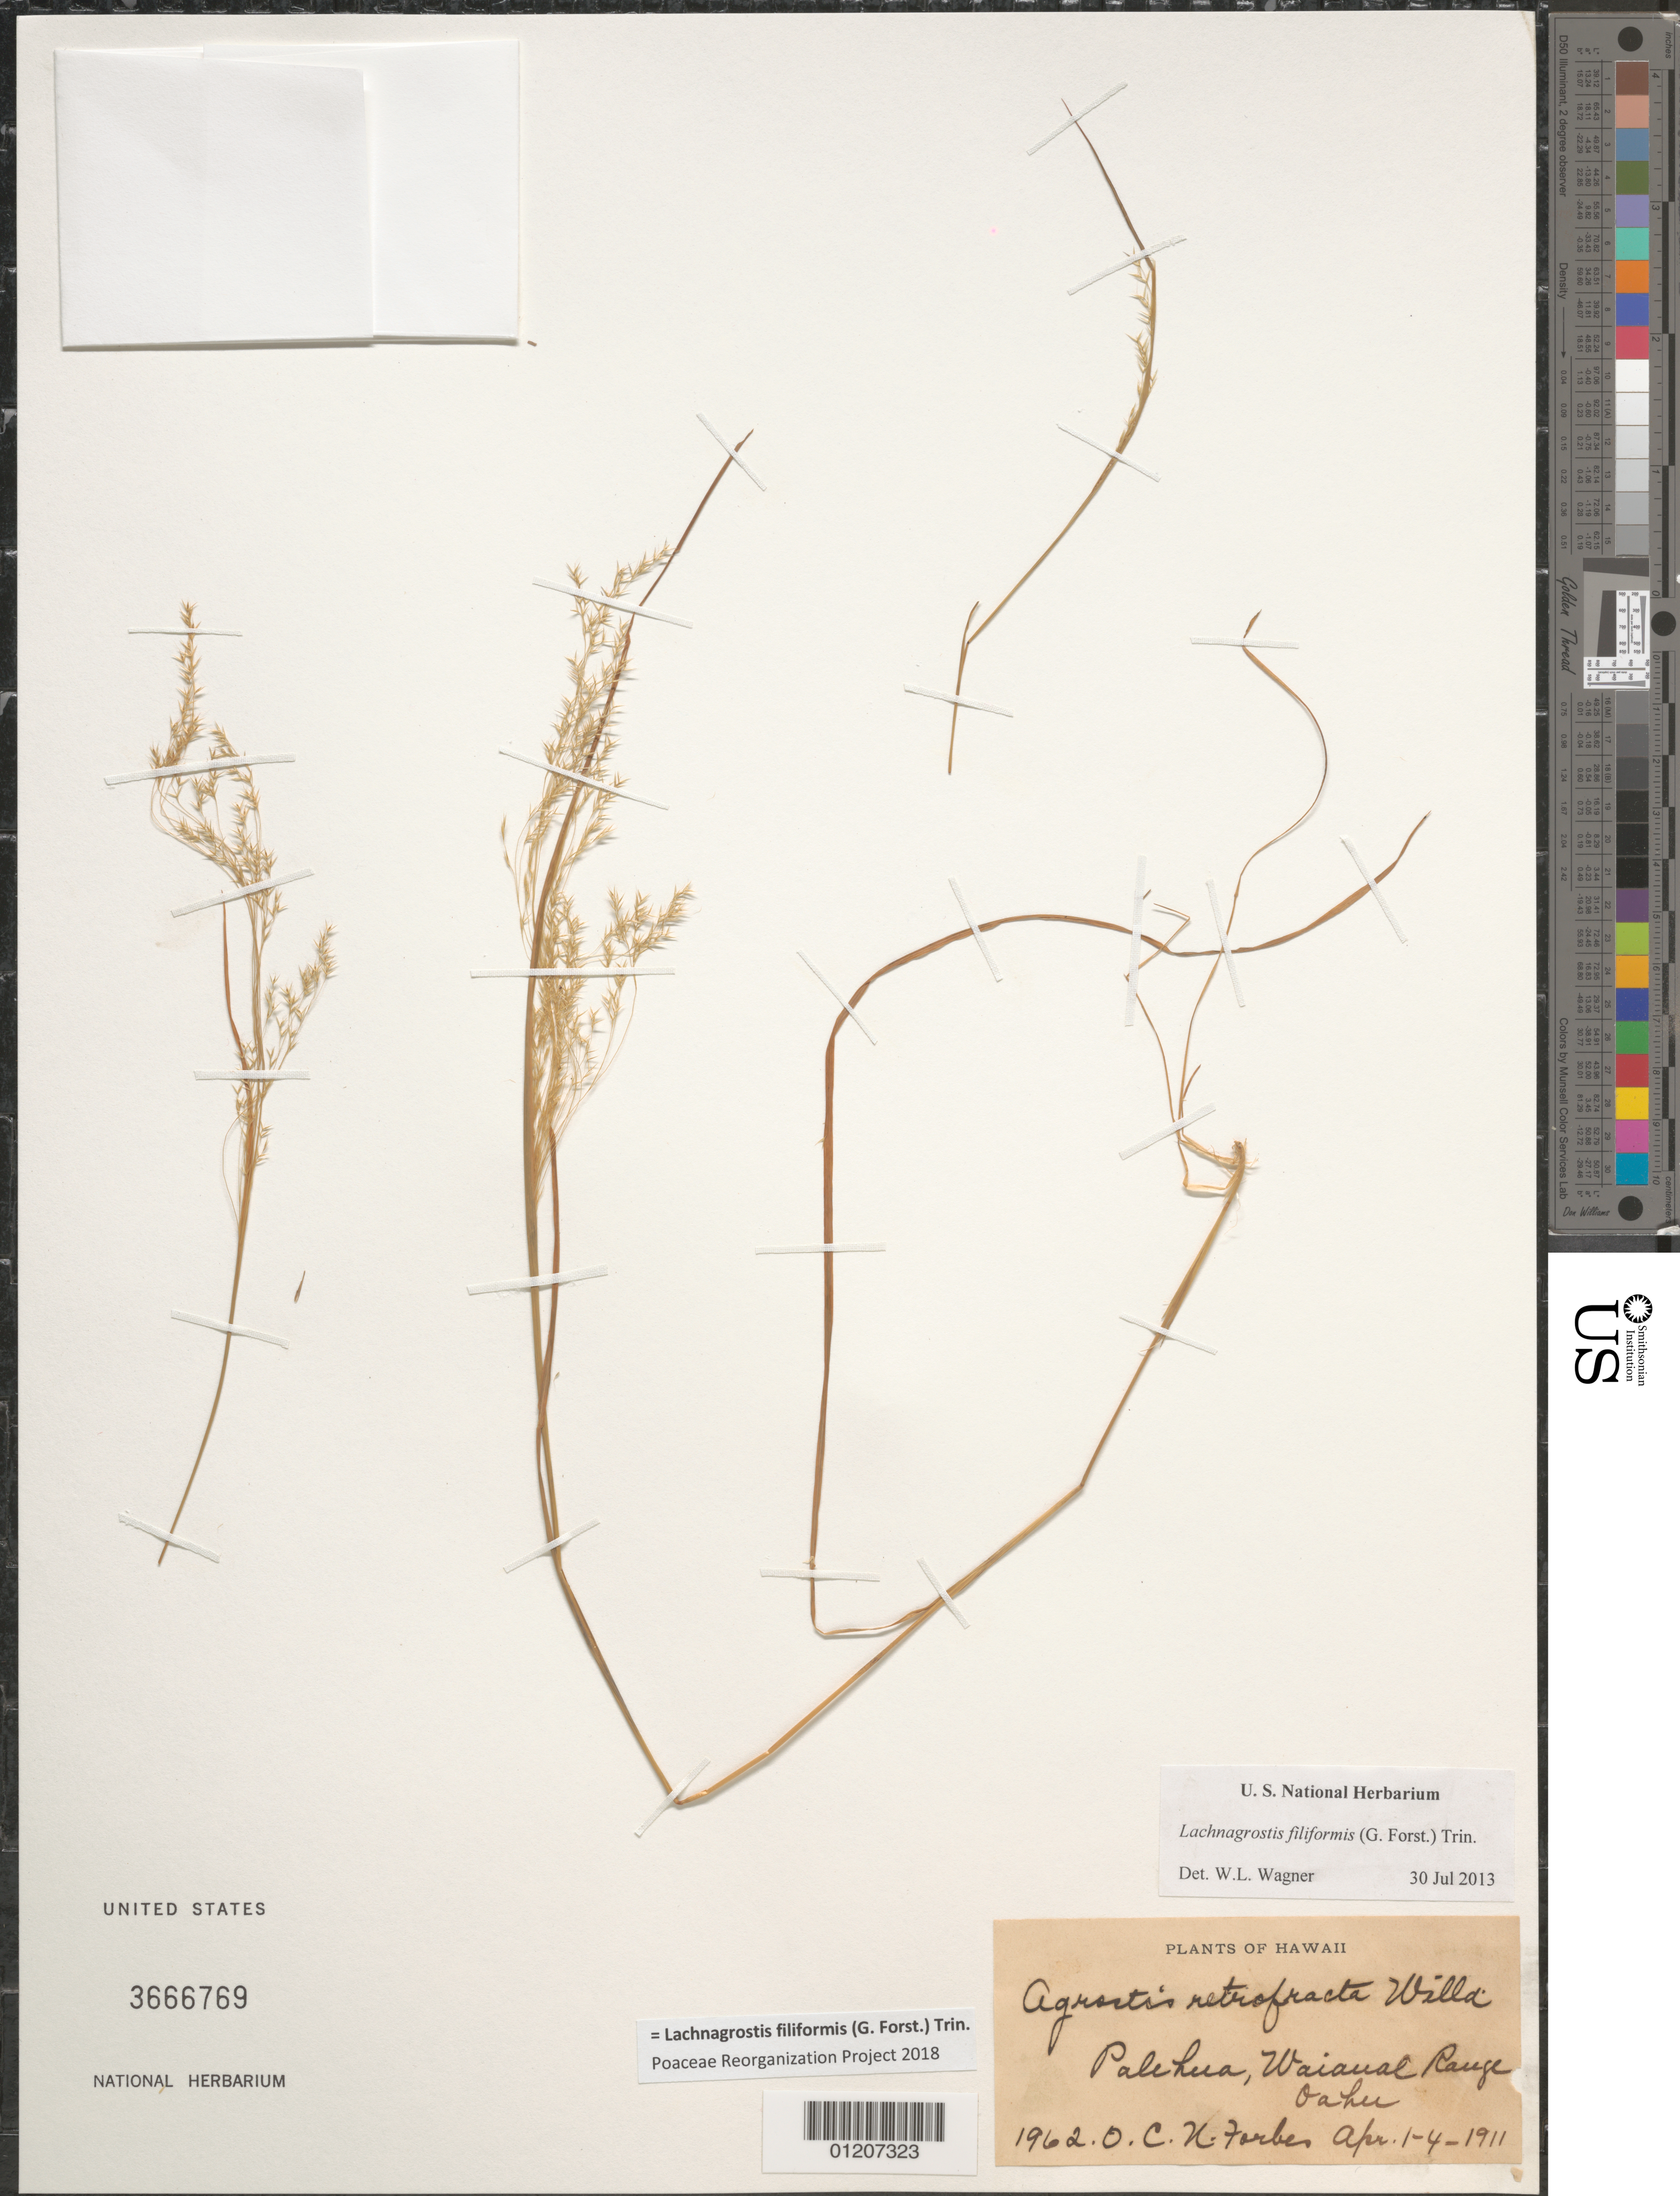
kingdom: Plantae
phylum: Tracheophyta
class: Liliopsida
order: Poales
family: Poaceae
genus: Lachnagrostis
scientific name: Lachnagrostis filiformis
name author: (J.R. Forst.) Trin.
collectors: C. N. Forbes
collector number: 1962.O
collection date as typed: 1 Apr 1911 to 4 Apr 1911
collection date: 1911-04-01/1911-04-04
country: United States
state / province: Hawaii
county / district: Honolulu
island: Oahu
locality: Palehua, Waianae Range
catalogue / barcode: US 3666769